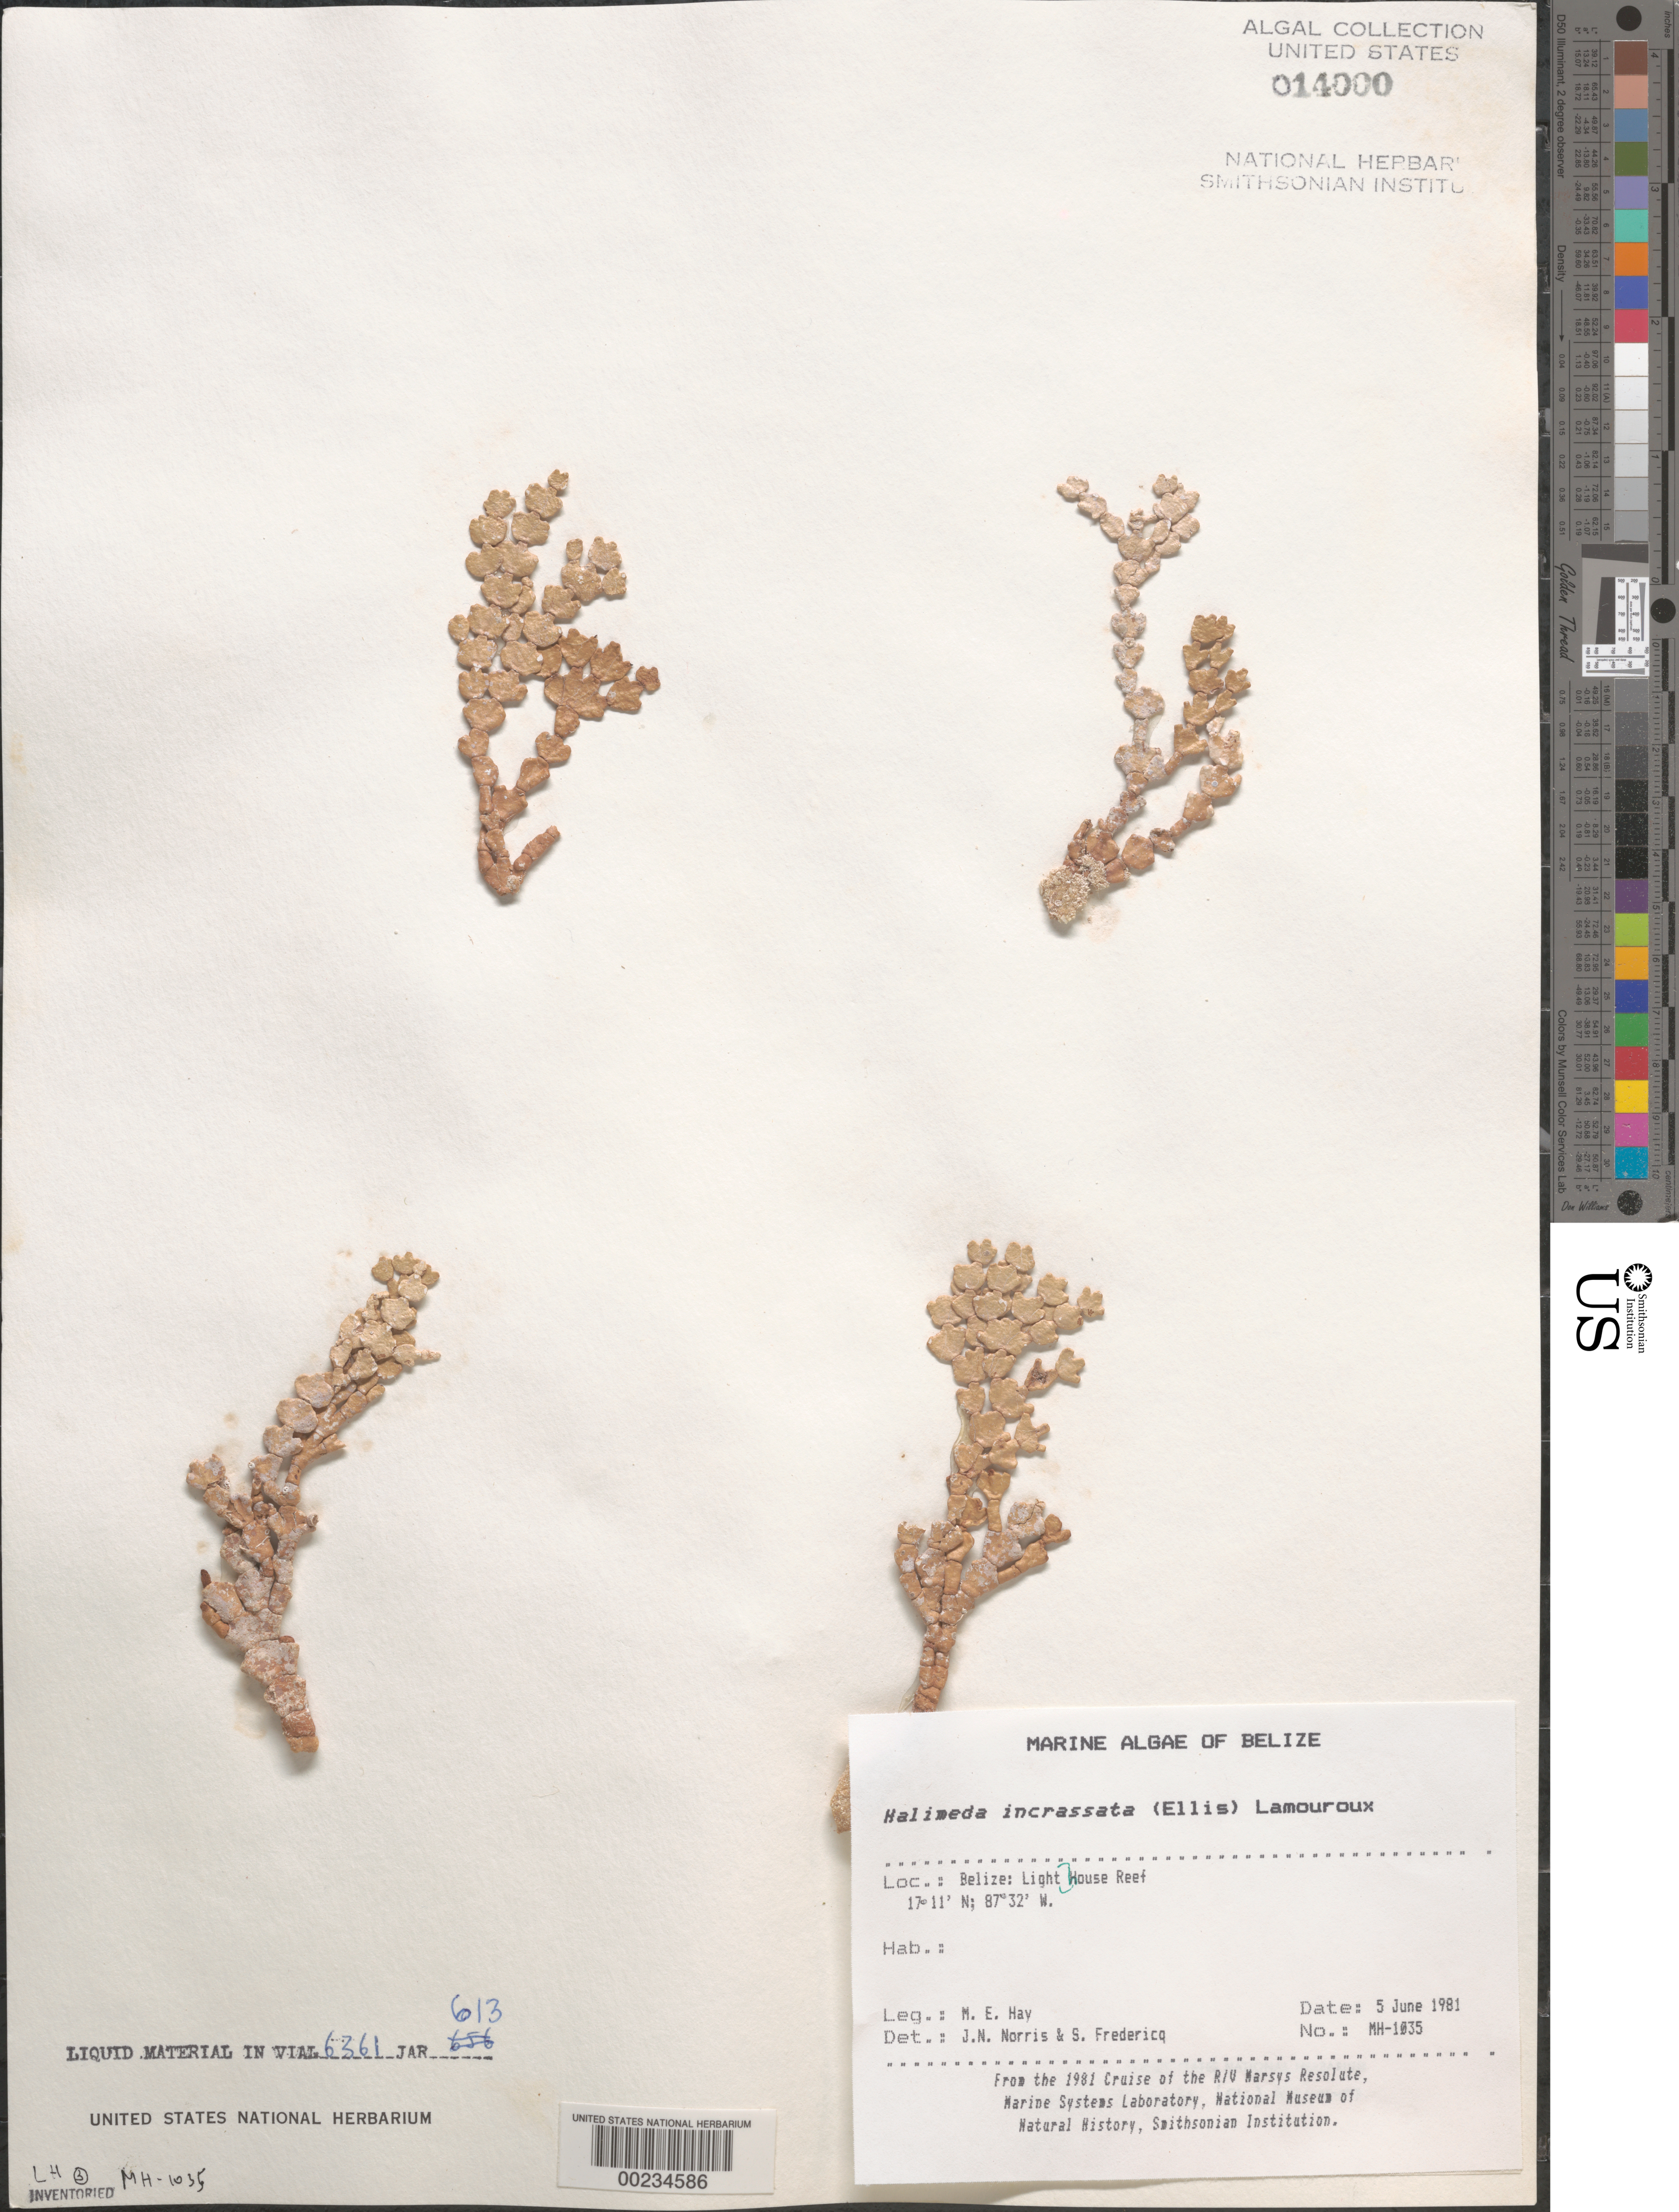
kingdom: Plantae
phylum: Chlorophyta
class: Ulvophyceae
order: Bryopsidales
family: Halimedaceae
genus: Halimeda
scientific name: Halimeda incrassata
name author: (J. Ellis) J.V.Lamouroux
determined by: Norris, J. N.; Fredericq, S.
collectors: M. E. Hay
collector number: MEH-1035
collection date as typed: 05 Jun 1981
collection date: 1981-06-05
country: Belize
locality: Lighthouse reef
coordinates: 17 11'N, 87 32'W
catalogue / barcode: US 14000